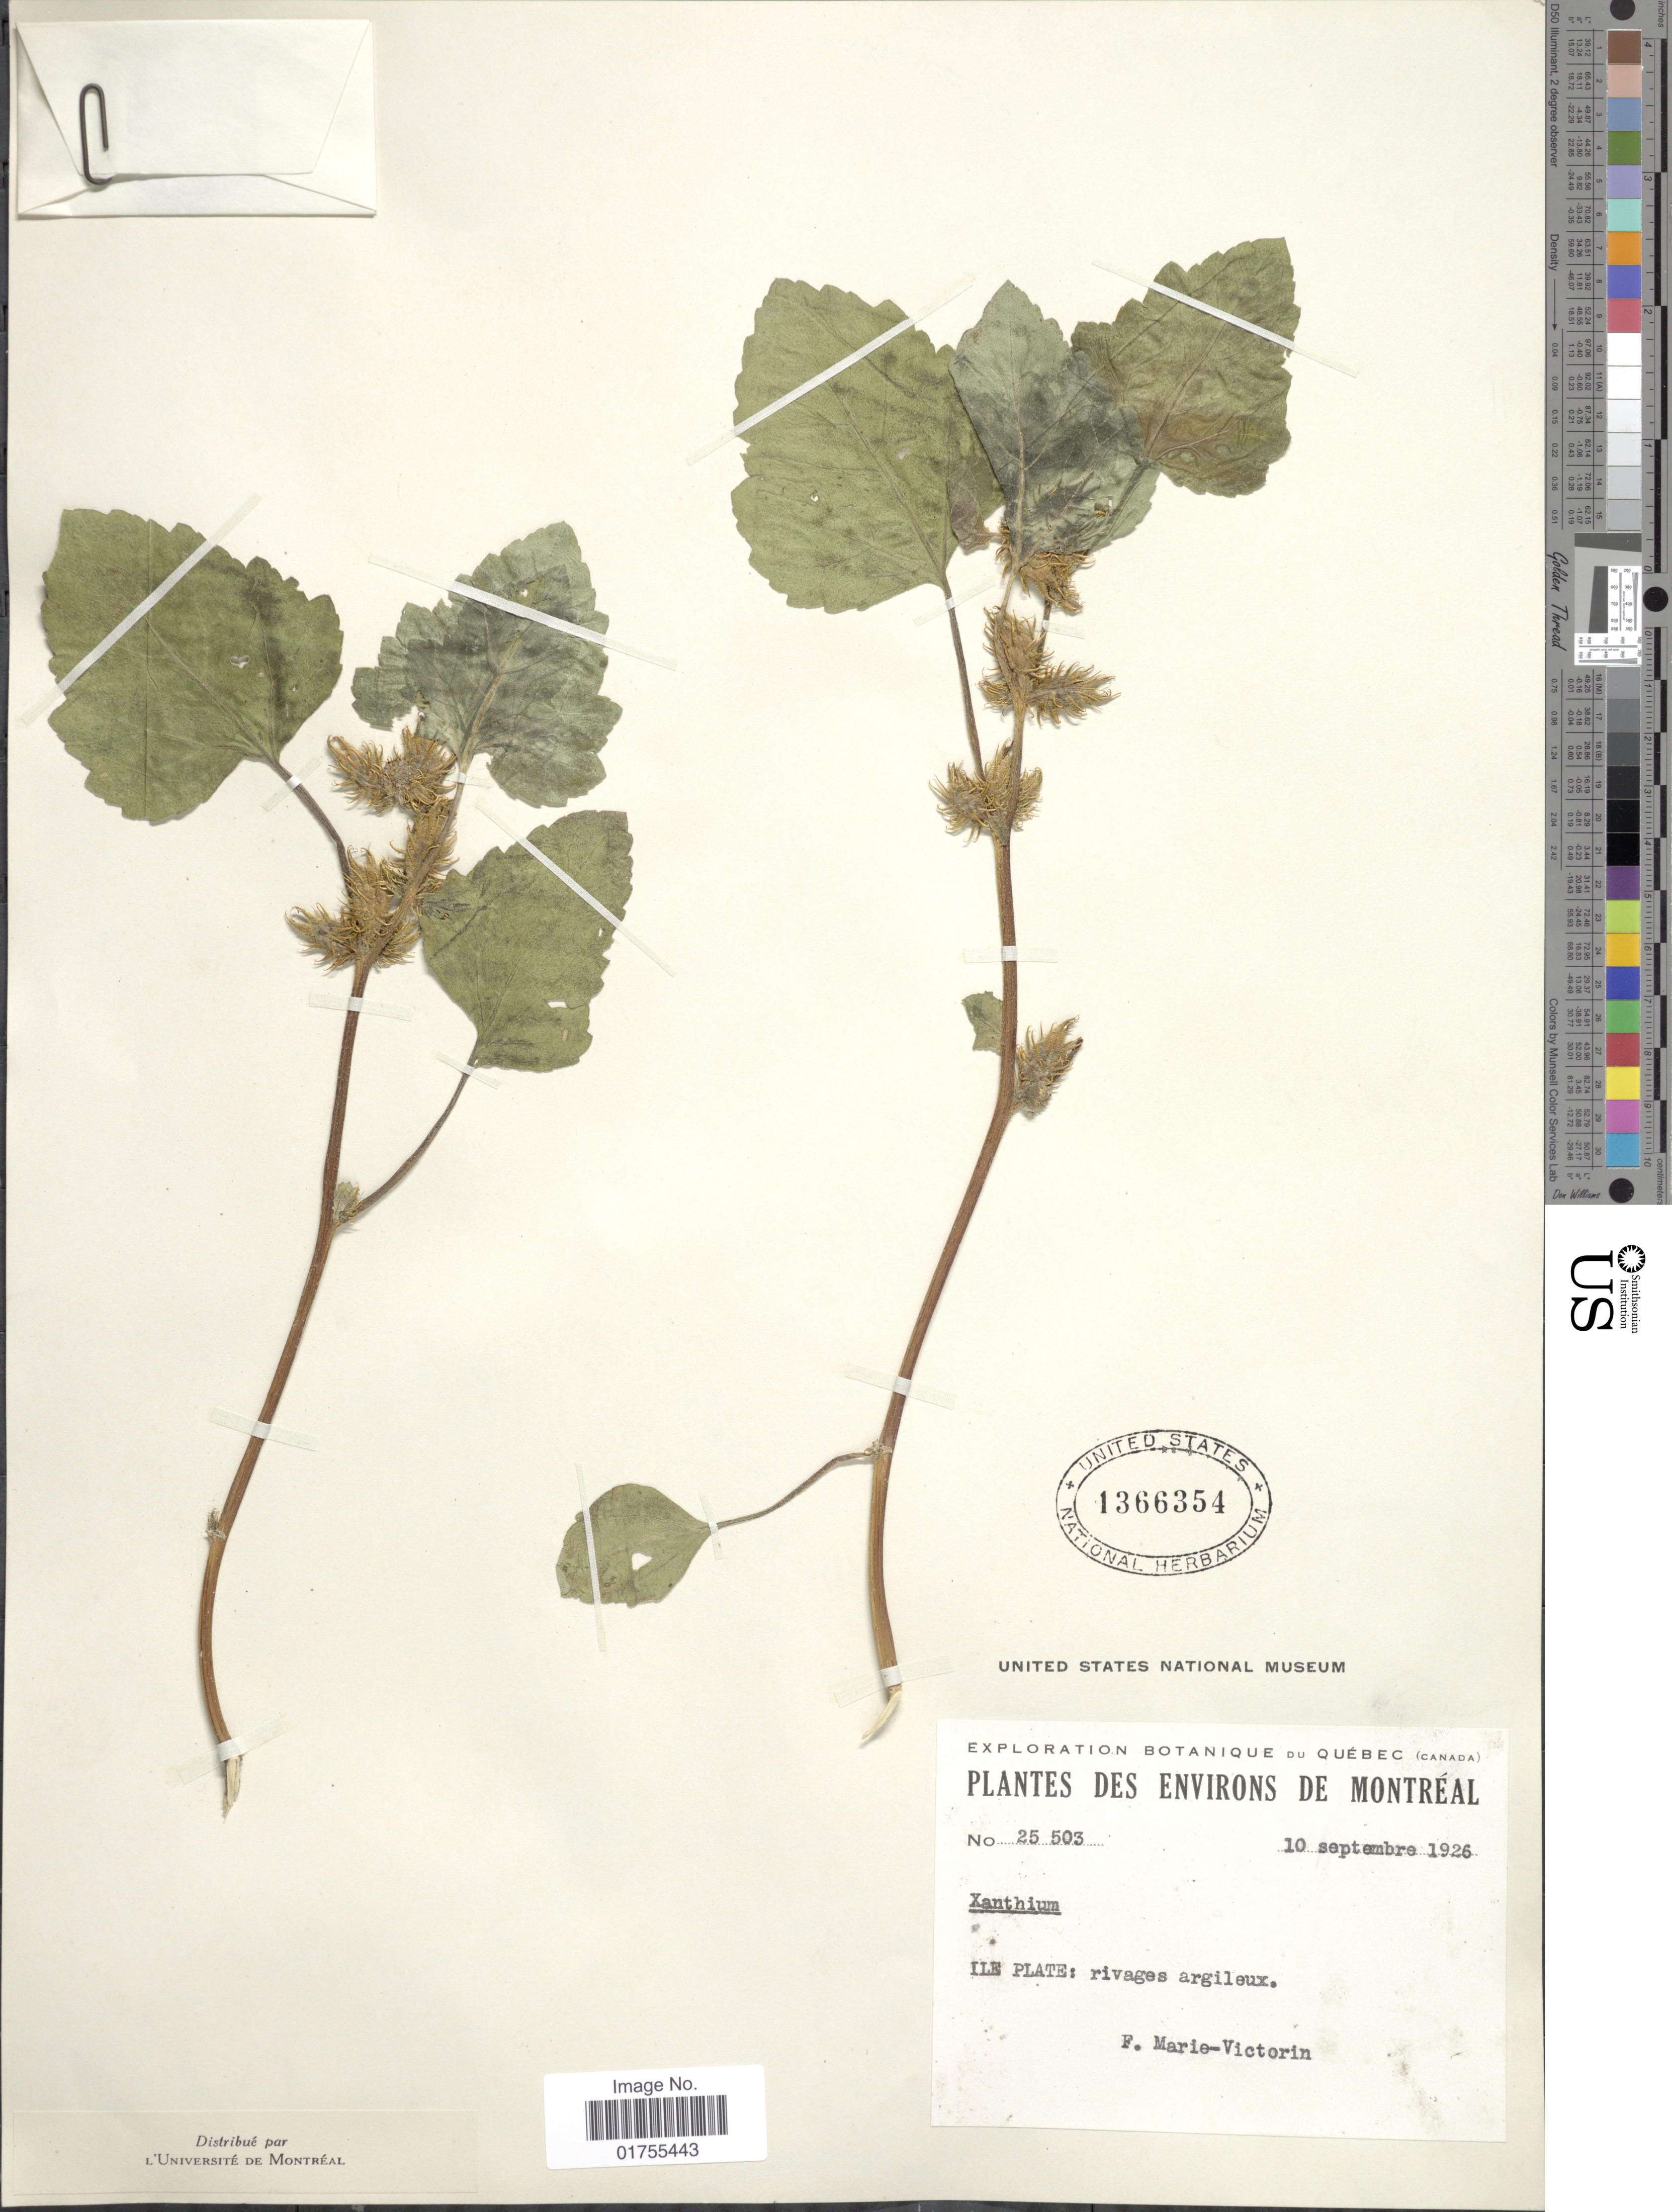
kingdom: Plantae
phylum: Tracheophyta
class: Magnoliopsida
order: Asterales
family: Asteraceae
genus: Xanthium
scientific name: Xanthium sp.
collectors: F. Marie-Victorin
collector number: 25 503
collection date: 1926-09-10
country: Canada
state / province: Quebec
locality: Des de Montreal, Ile Plate: rivages argileux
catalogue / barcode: US 1366354